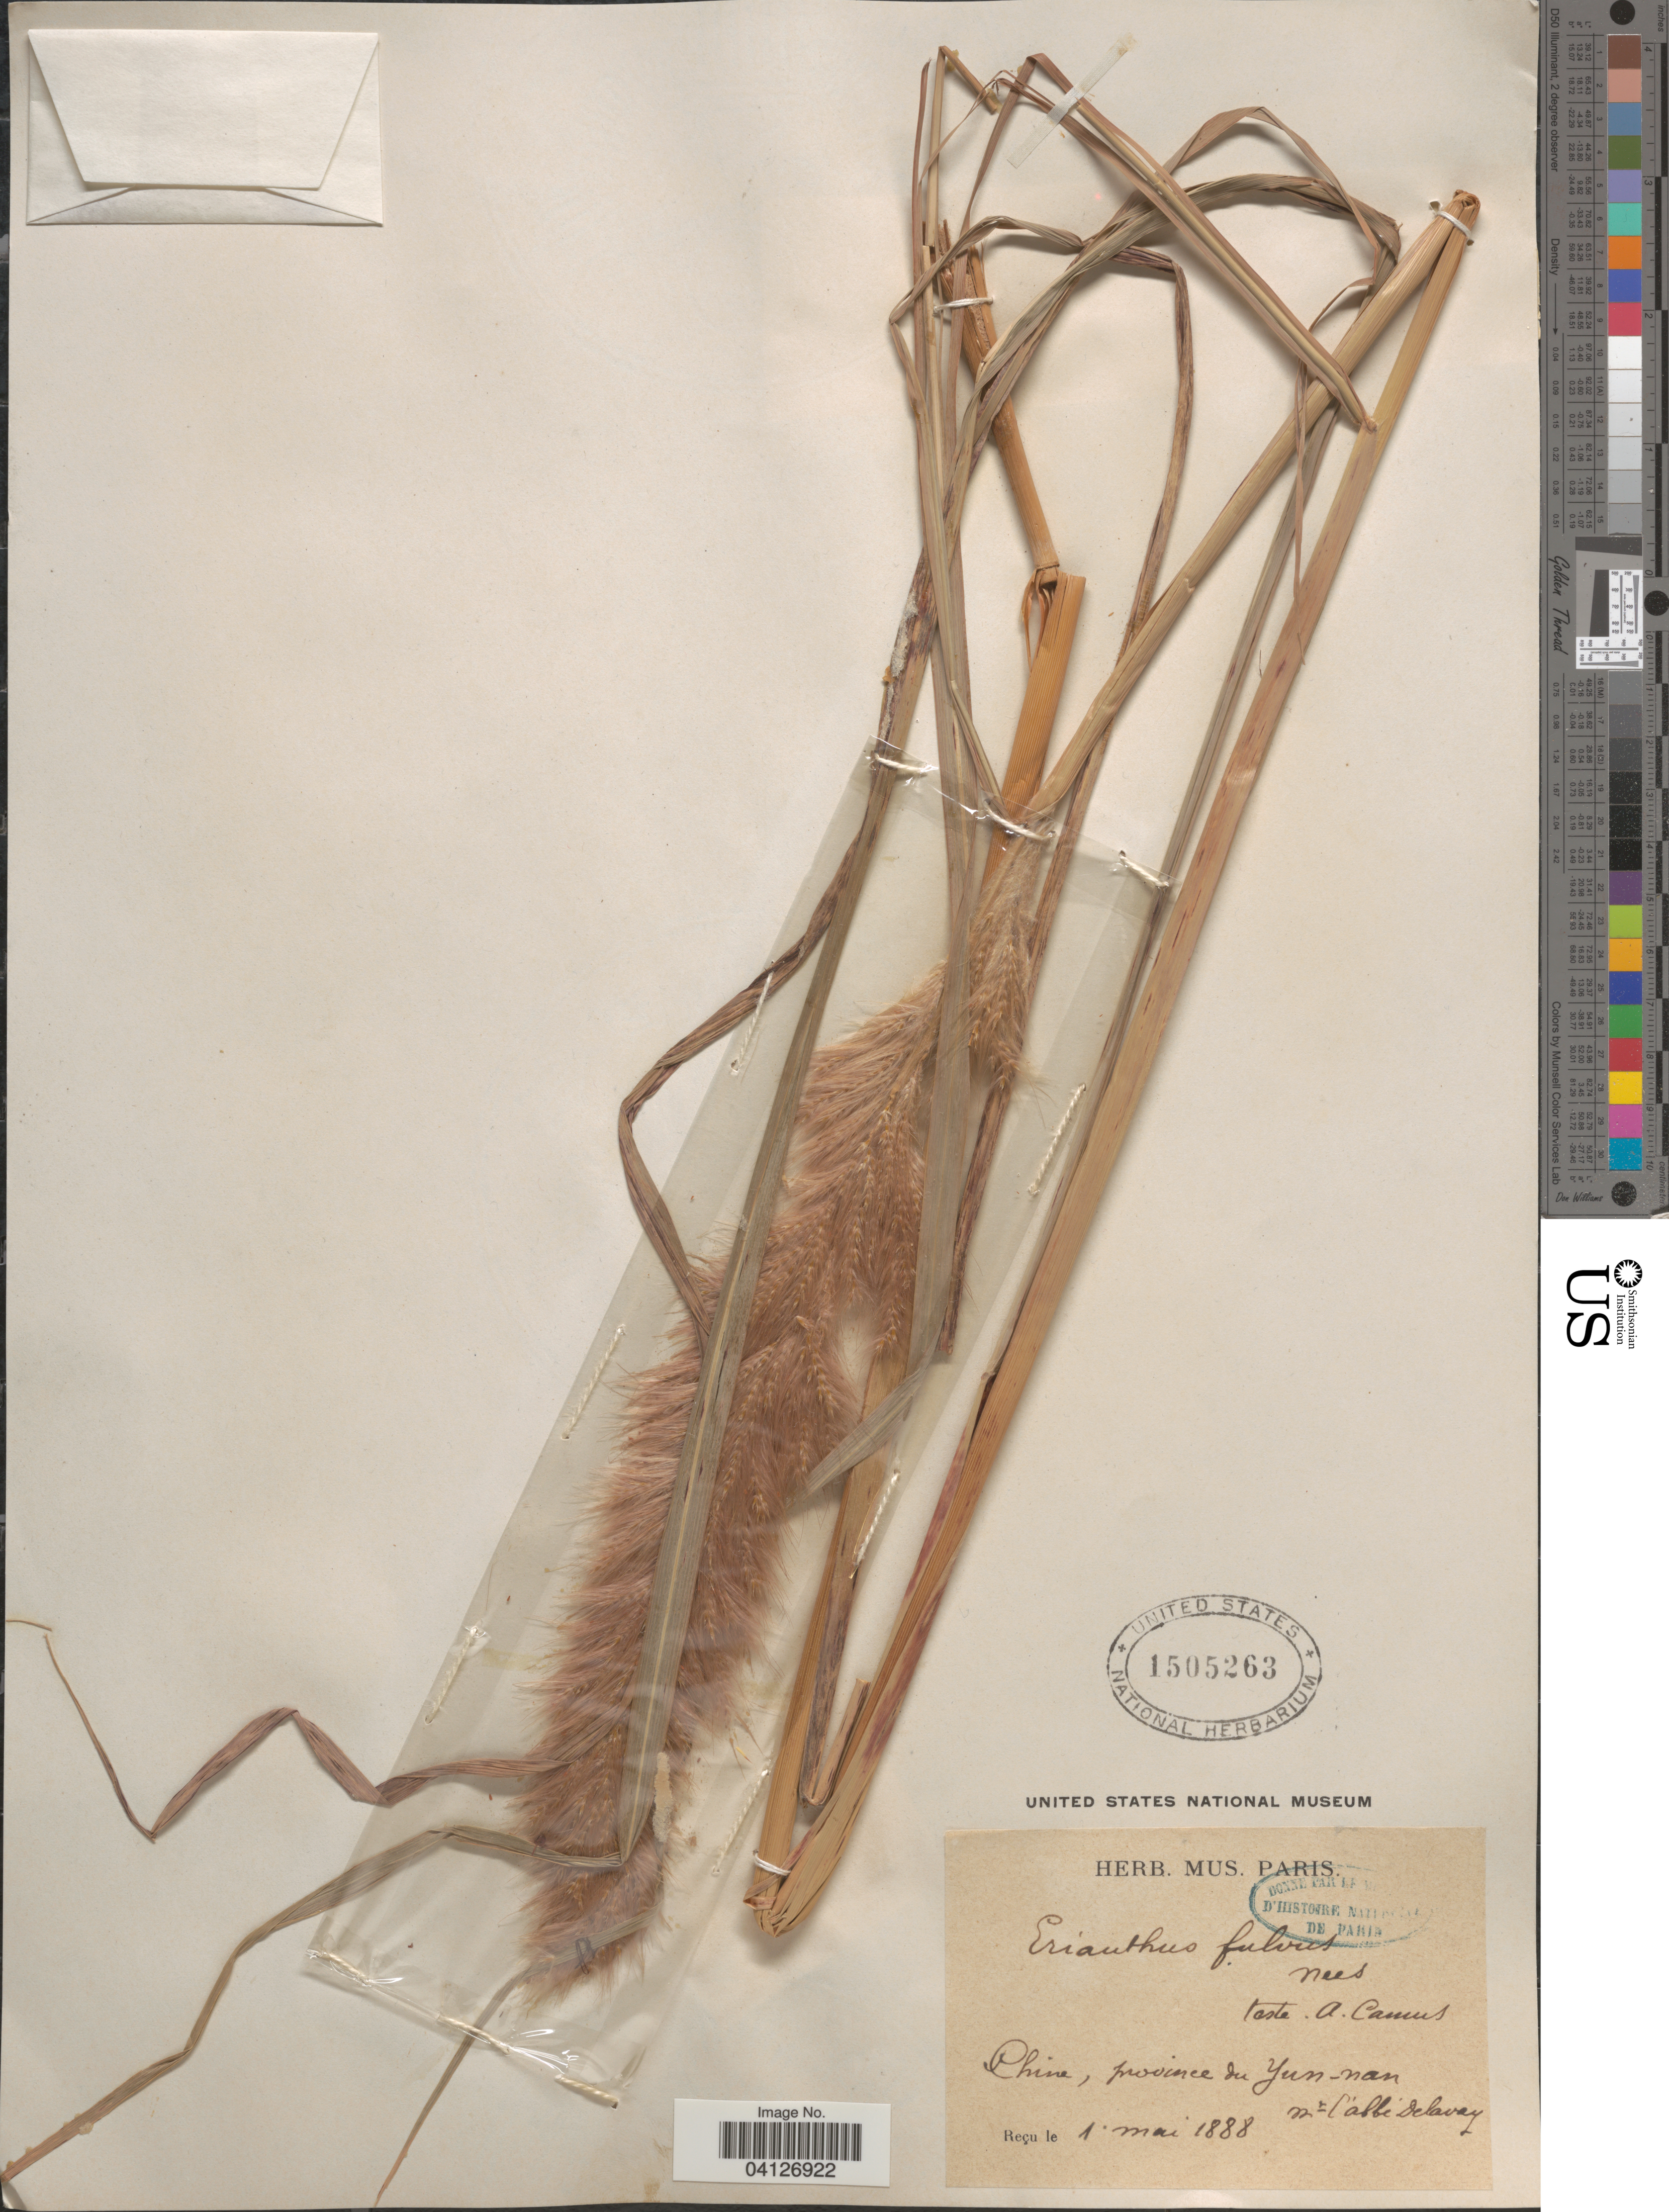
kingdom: Plantae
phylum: Tracheophyta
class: Liliopsida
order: Poales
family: Poaceae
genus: Erianthus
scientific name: Erianthus fulvus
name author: (R. Br.) Kunth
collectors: P. Delavay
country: China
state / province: Yunnan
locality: Province du Yun-nan.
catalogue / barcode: US 1505263